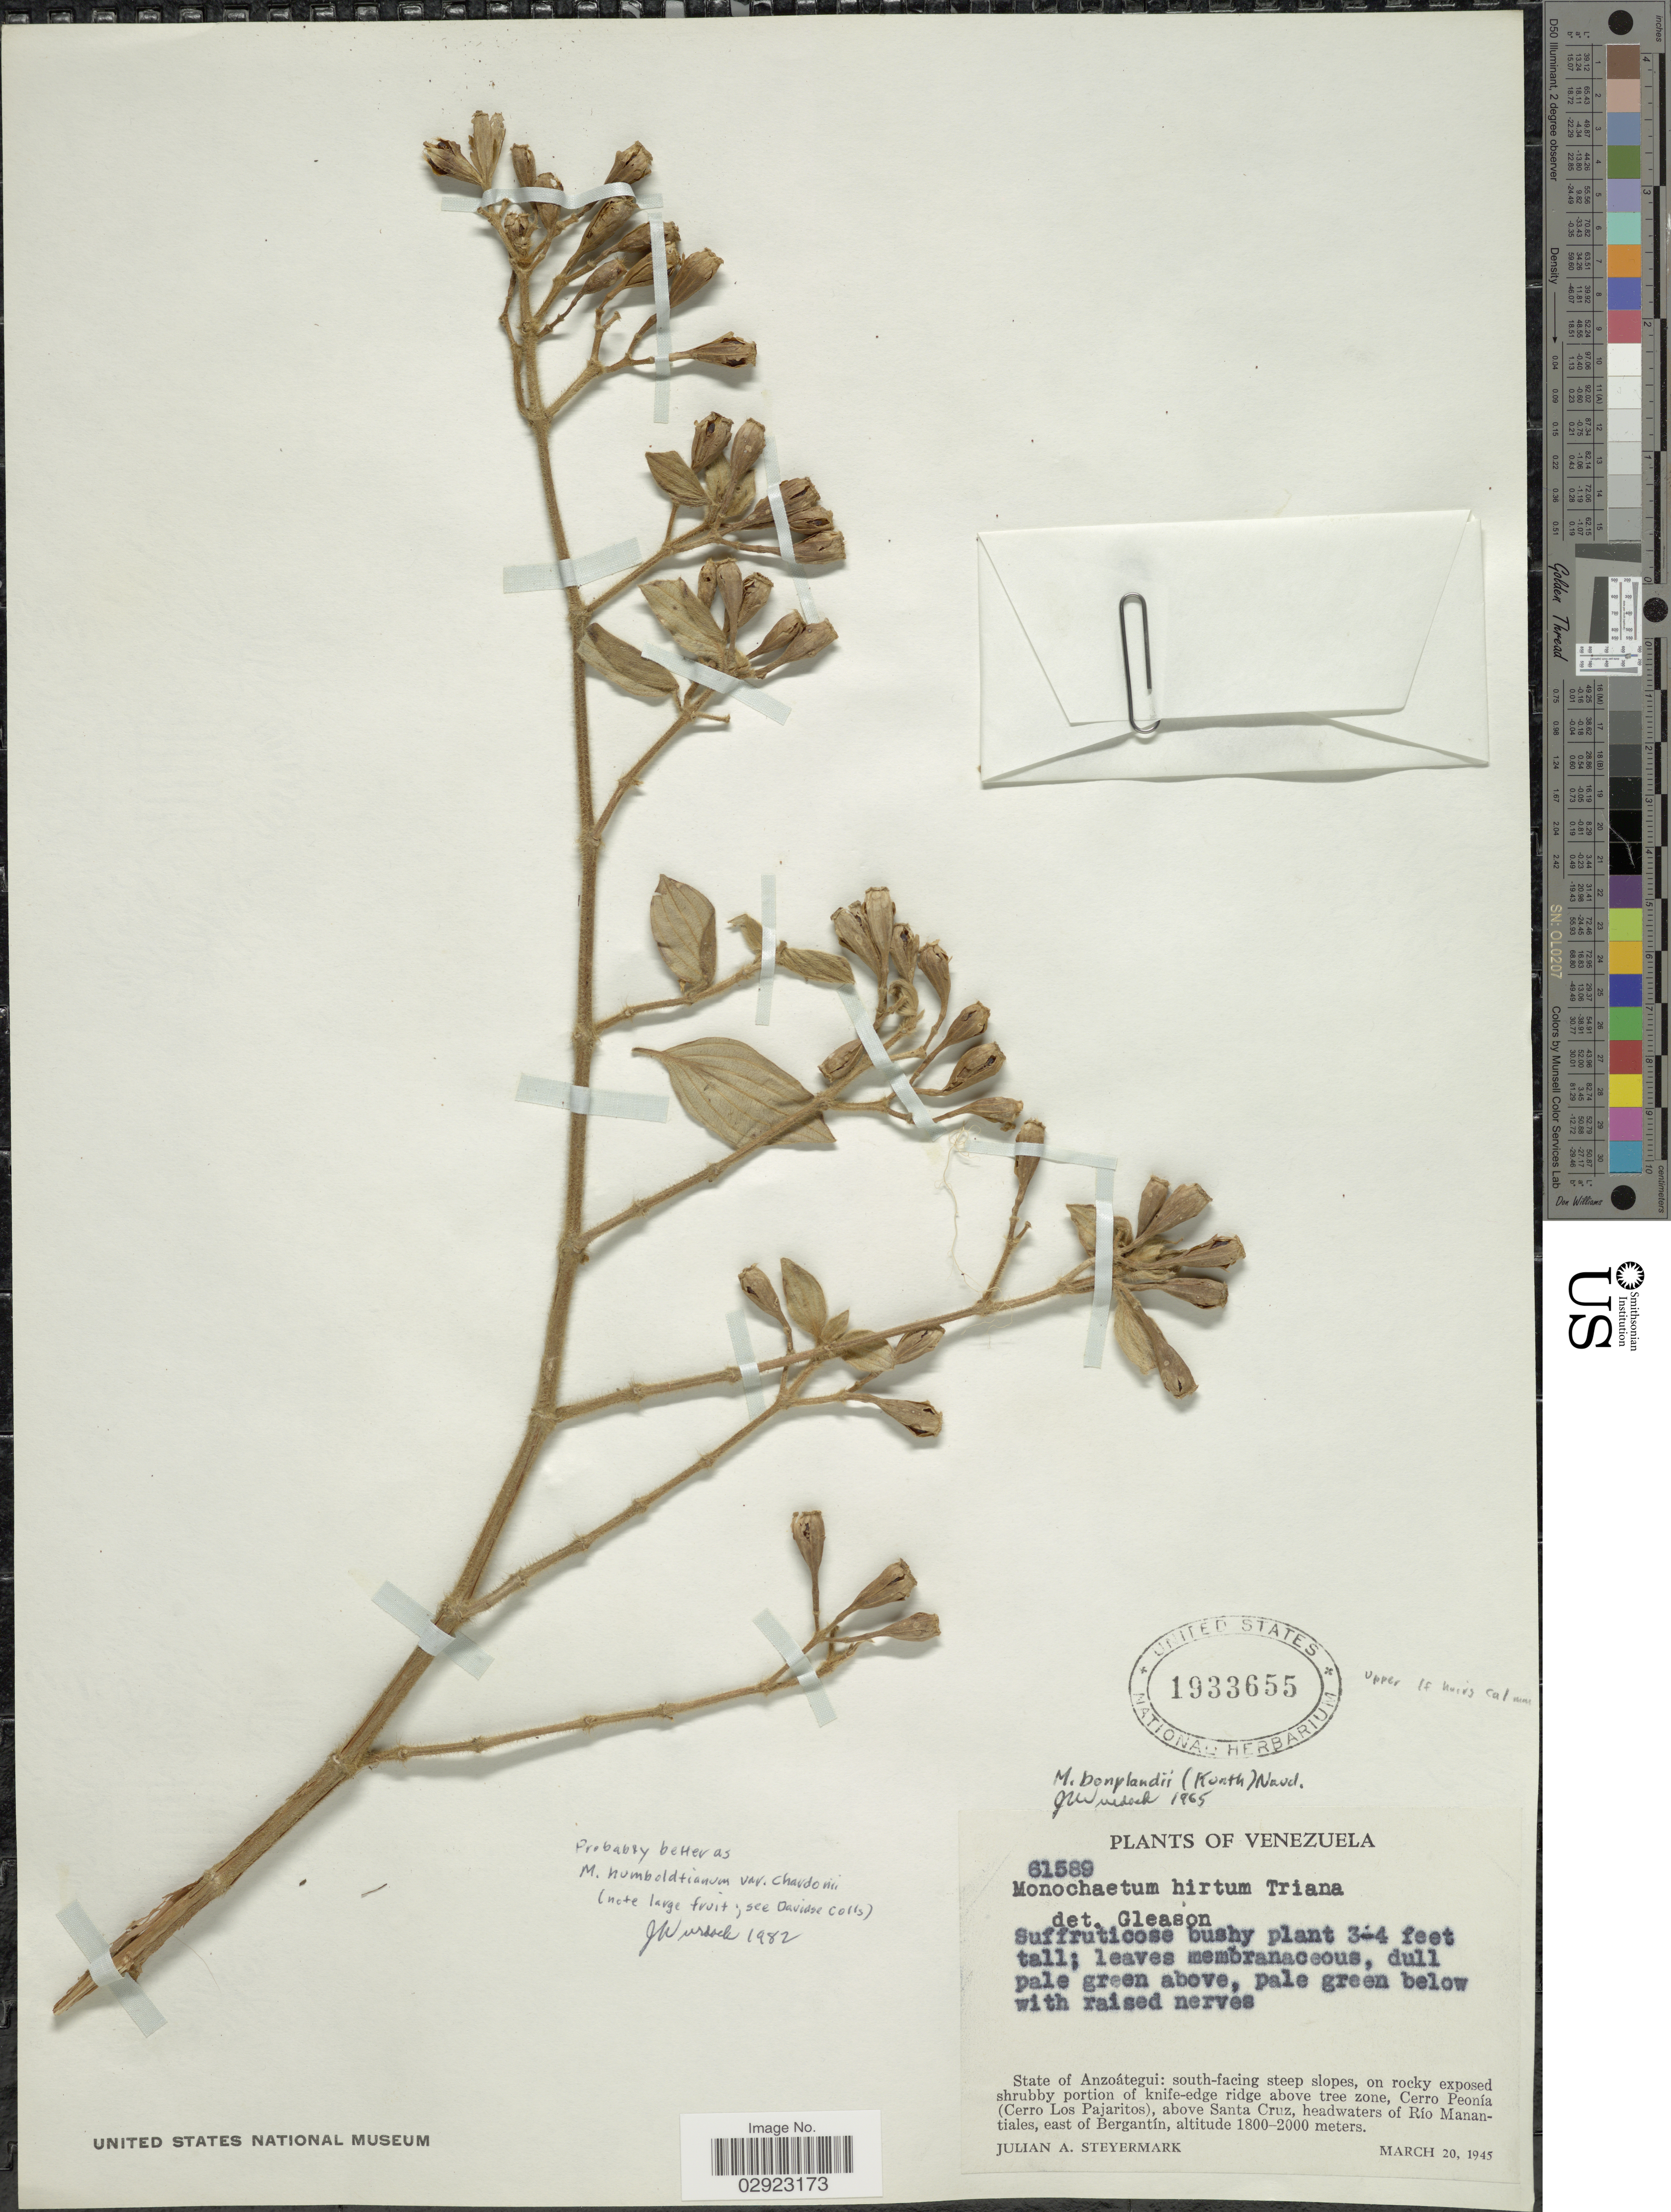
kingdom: Plantae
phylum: Tracheophyta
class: Magnoliopsida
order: Myrtales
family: Melastomataceae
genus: Monochaetum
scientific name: Monochaetum humboldtianum var. hirtum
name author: Wurdack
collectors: J. Steyermark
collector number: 61589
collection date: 1945-03-20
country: Venezuela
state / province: Anzoategui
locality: Cerro Peonía (Cerro Los Pajaritos), above Santa Cruz, headwaters of Río Manantiales, east of Bergantín.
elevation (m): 1800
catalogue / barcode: US 1933655